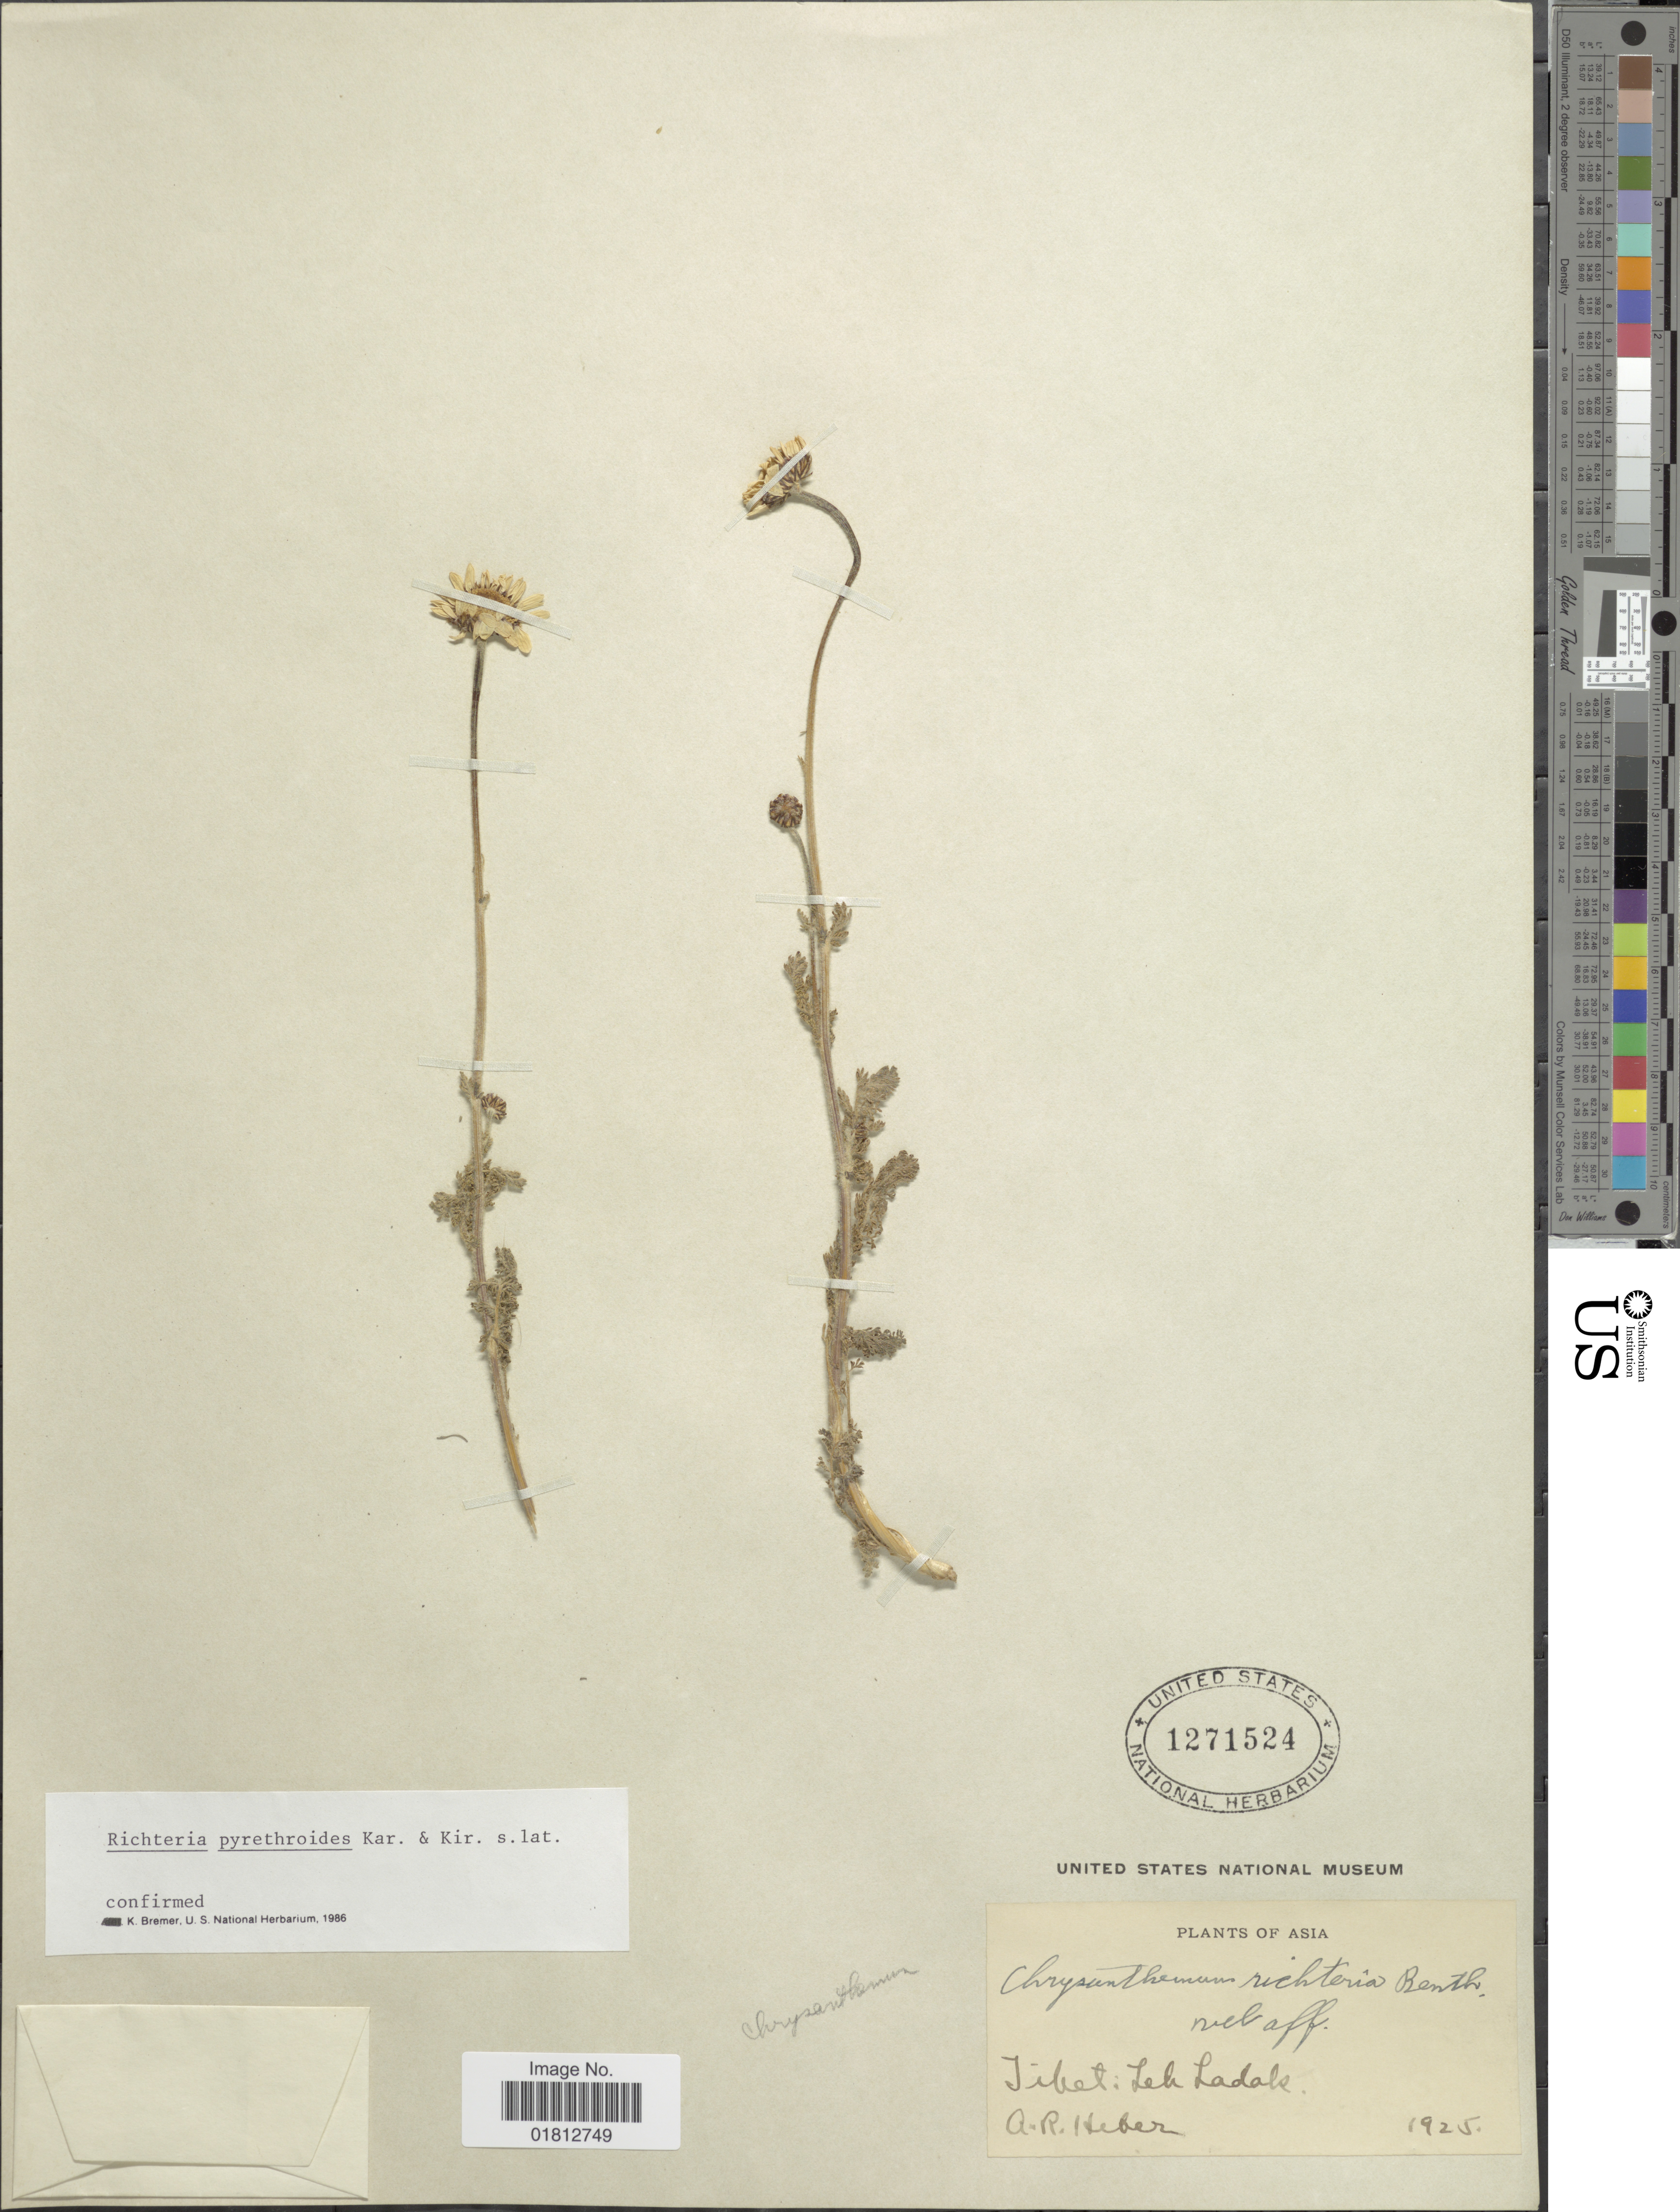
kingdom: Plantae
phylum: Tracheophyta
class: Magnoliopsida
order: Asterales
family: Asteraceae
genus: Richteria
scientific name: Richteria pyrethroides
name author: Kar. & Kir.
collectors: A. Heber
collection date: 1925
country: India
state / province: Ladakh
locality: Asia, Tibet, Leh Ladak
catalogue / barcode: US 1271524